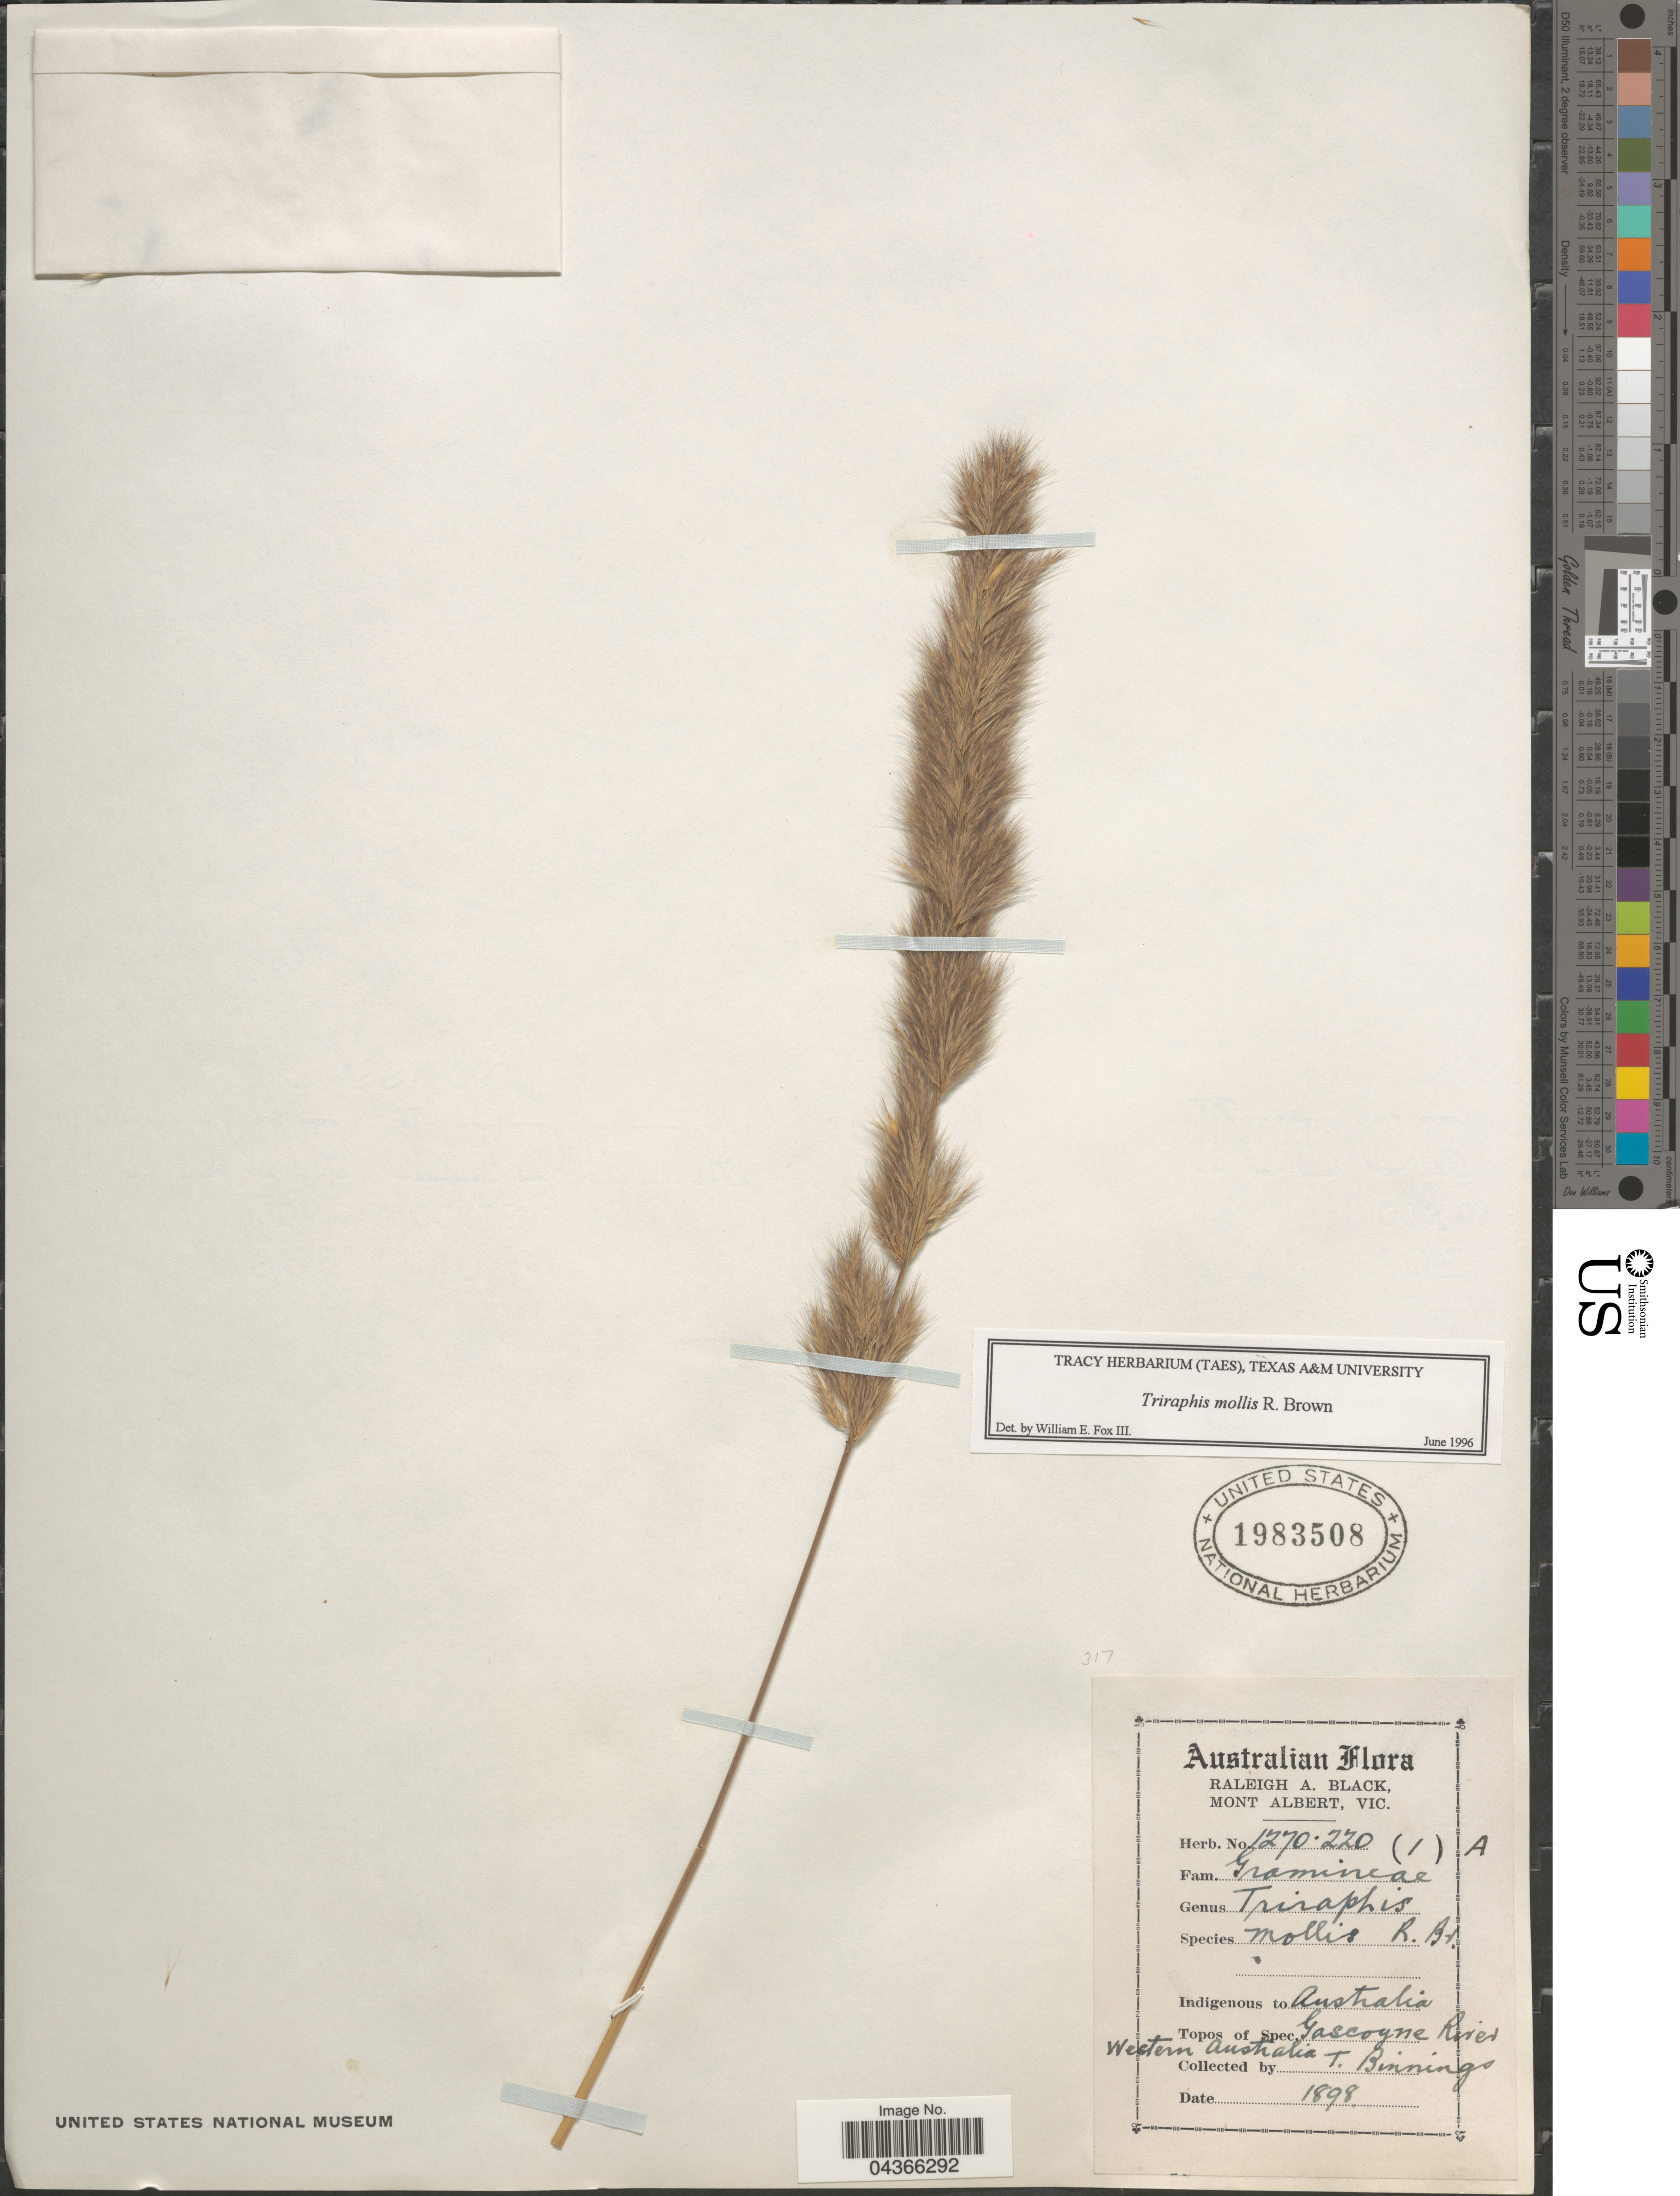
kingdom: Plantae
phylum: Tracheophyta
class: Liliopsida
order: Poales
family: Poaceae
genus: Triraphis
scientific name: Triraphis mollis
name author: R. Br.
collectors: T. Binning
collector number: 1270220(1)A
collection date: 1898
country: Australia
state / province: Western Australia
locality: Indigenous to Australia. Gascoyne River.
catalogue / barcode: US 1983508